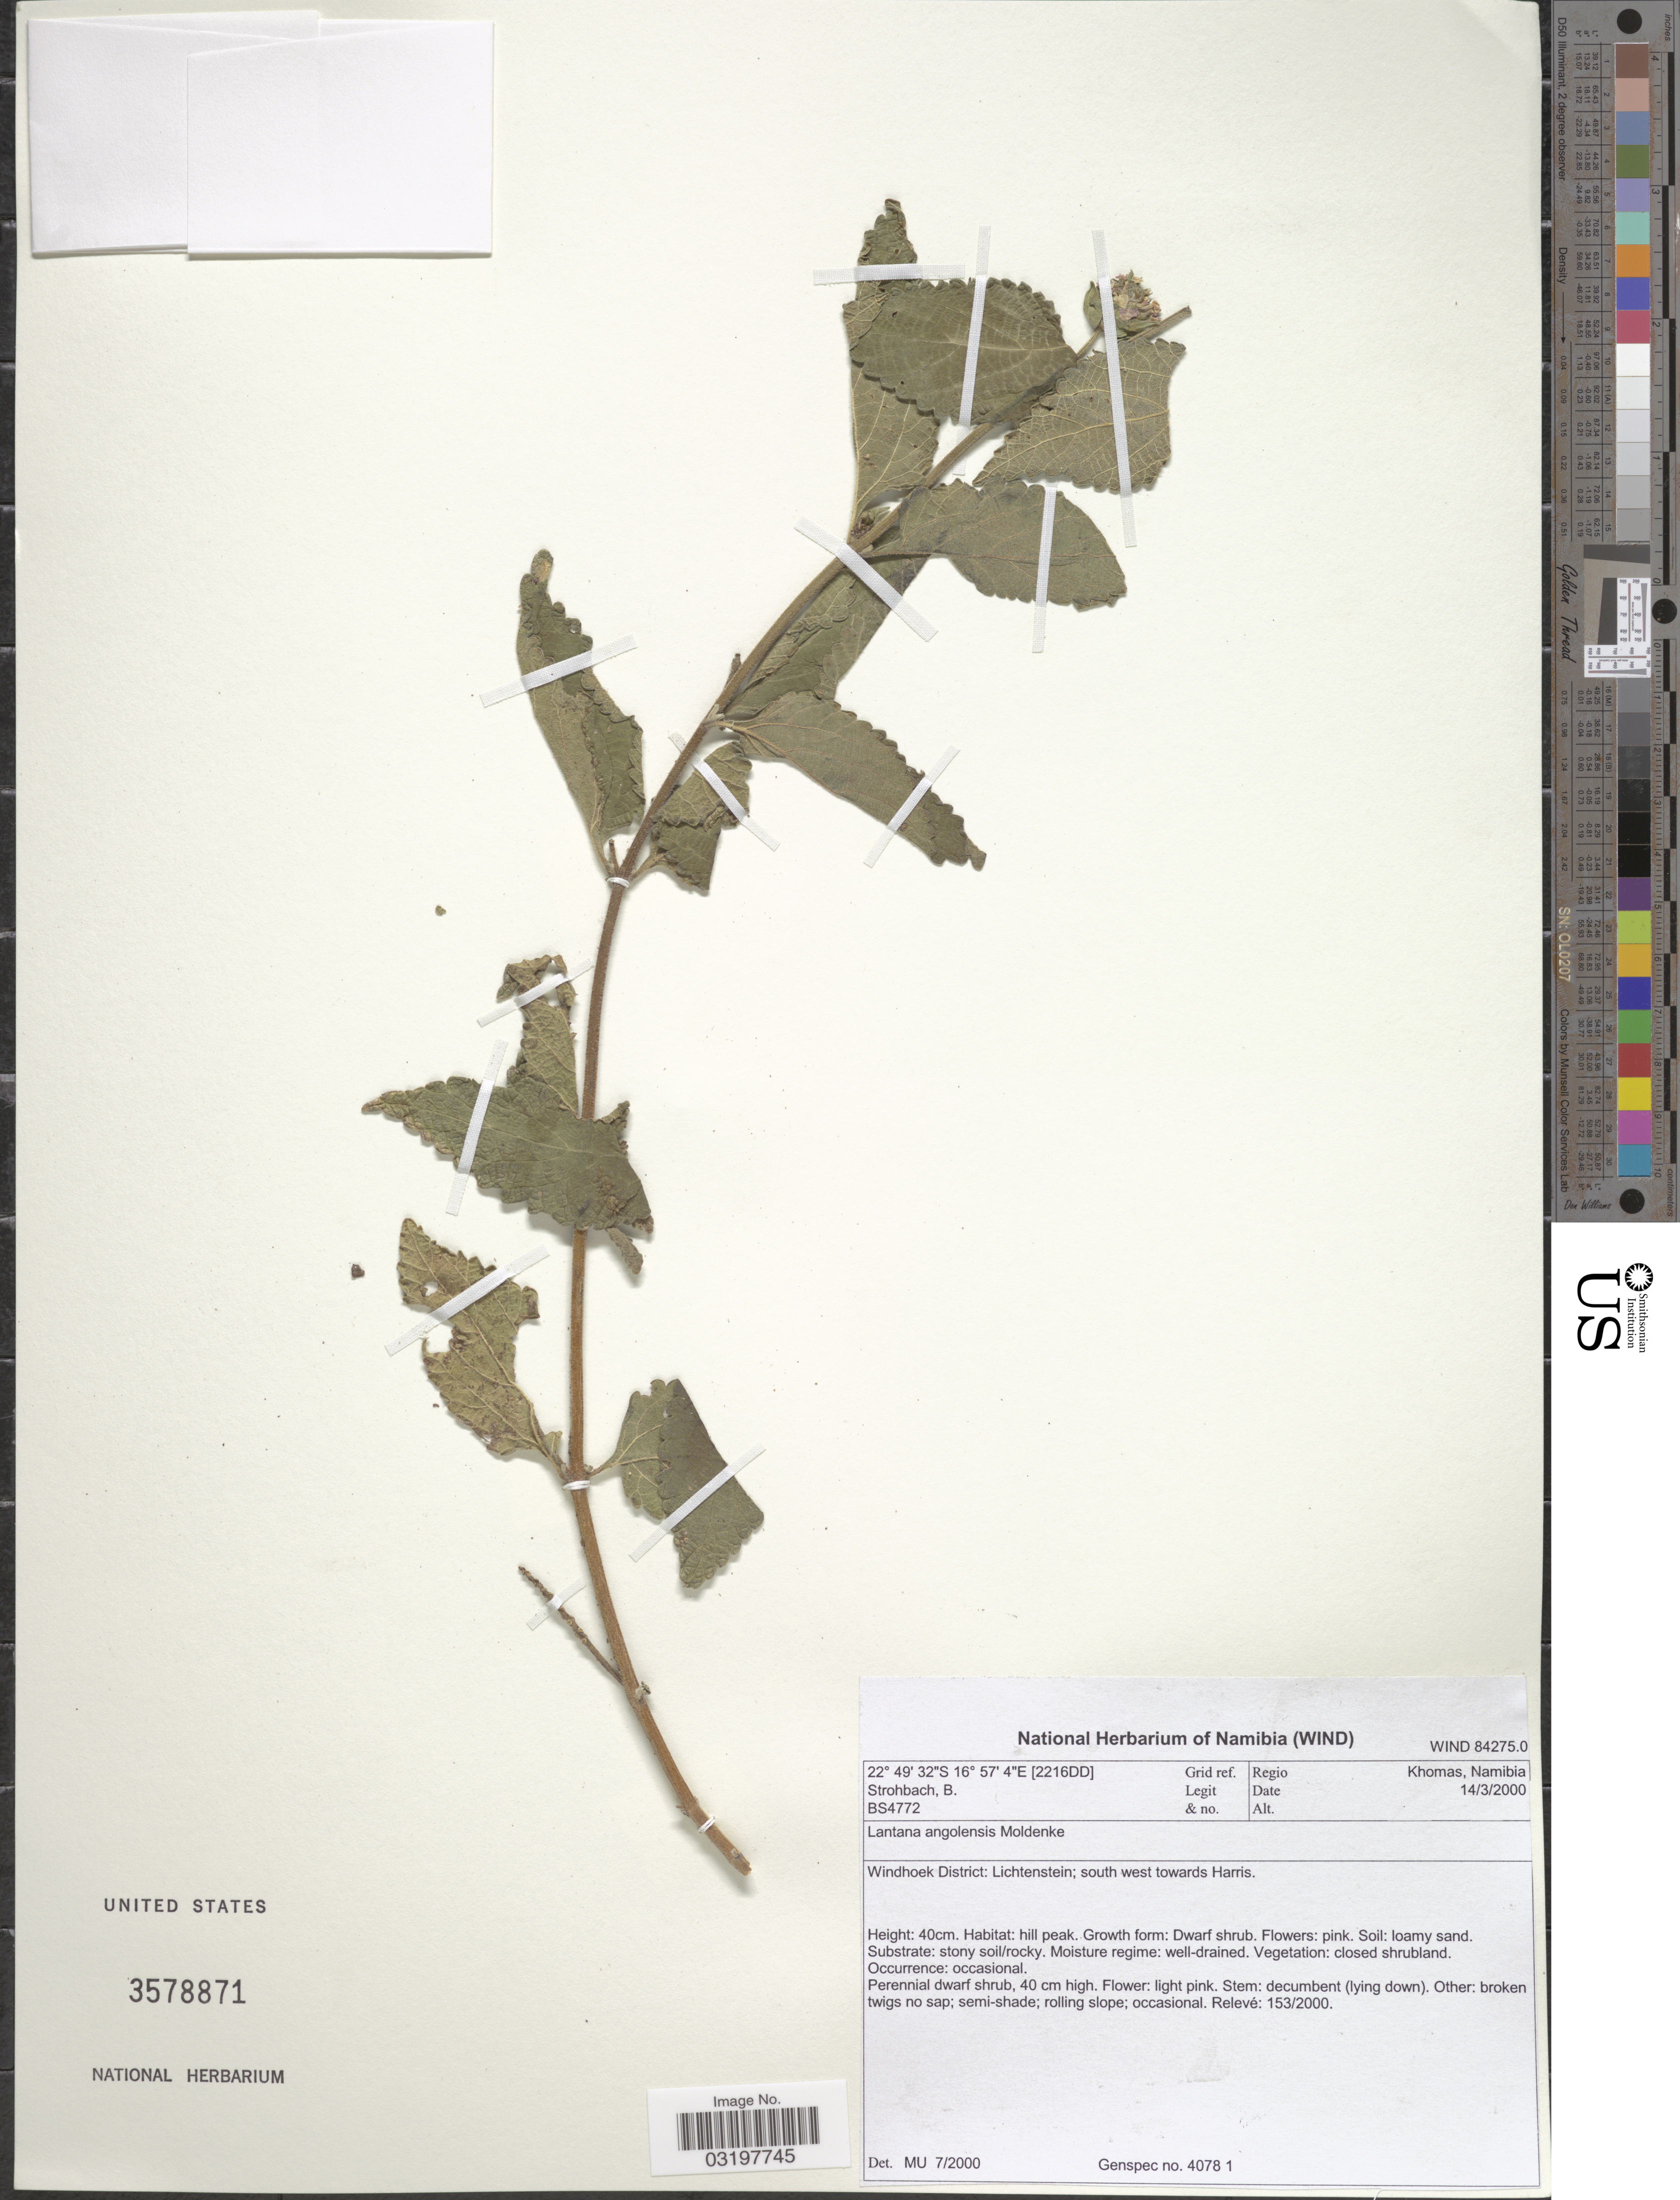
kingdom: Plantae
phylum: Tracheophyta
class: Magnoliopsida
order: Lamiales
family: Verbenaceae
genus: Lantana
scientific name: Lantana angolensis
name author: Moldenke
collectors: B. Strohbach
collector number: BS4772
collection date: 2000-03-14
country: Namibia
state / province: Khomas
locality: [2216DD] Grid ref., Regio Khomas, Namibia, Windhoek District: Lichtenstein; south west towards Harris.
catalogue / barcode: US 3578871